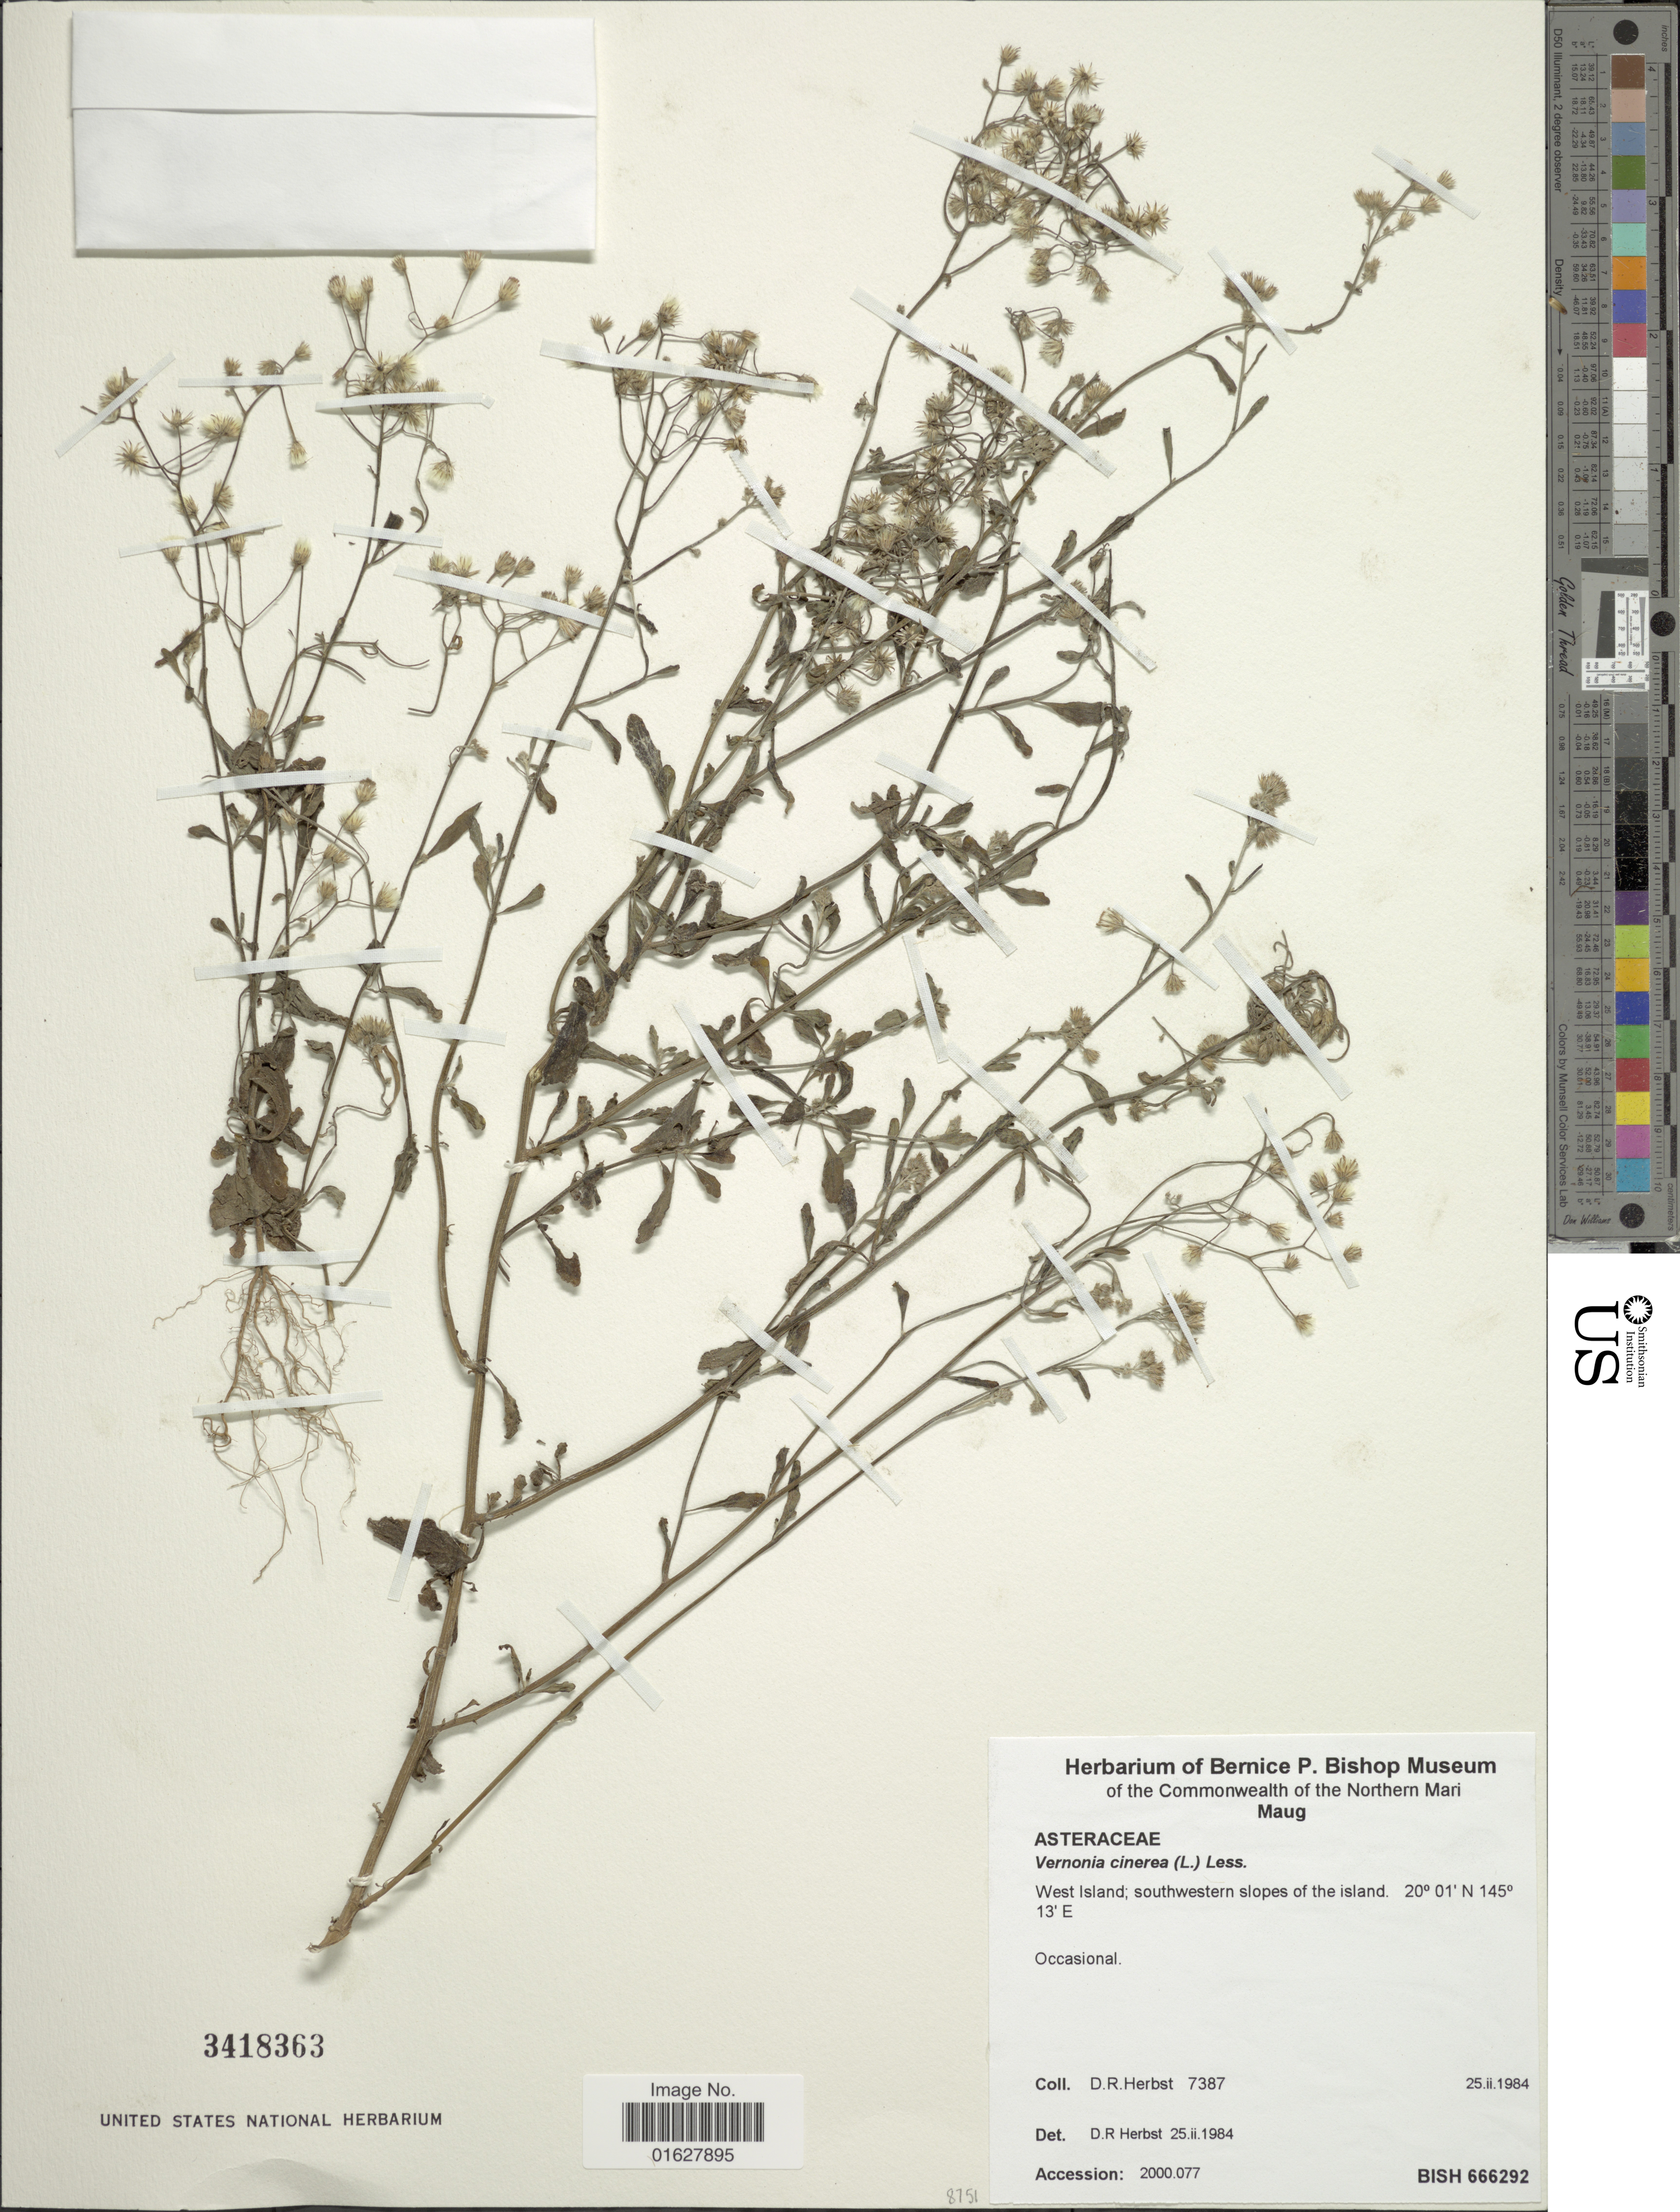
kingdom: Plantae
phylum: Tracheophyta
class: Magnoliopsida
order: Asterales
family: Asteraceae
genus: Cyanthillium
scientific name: Cyanthillium cinereum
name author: (L.) H. Rob.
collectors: D. R. Herbst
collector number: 7387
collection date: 1984-02-25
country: Northern Mariana Islands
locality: The Northern Mariana Is. Maug. West Island; southern slopes of the island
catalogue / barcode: US 3418363